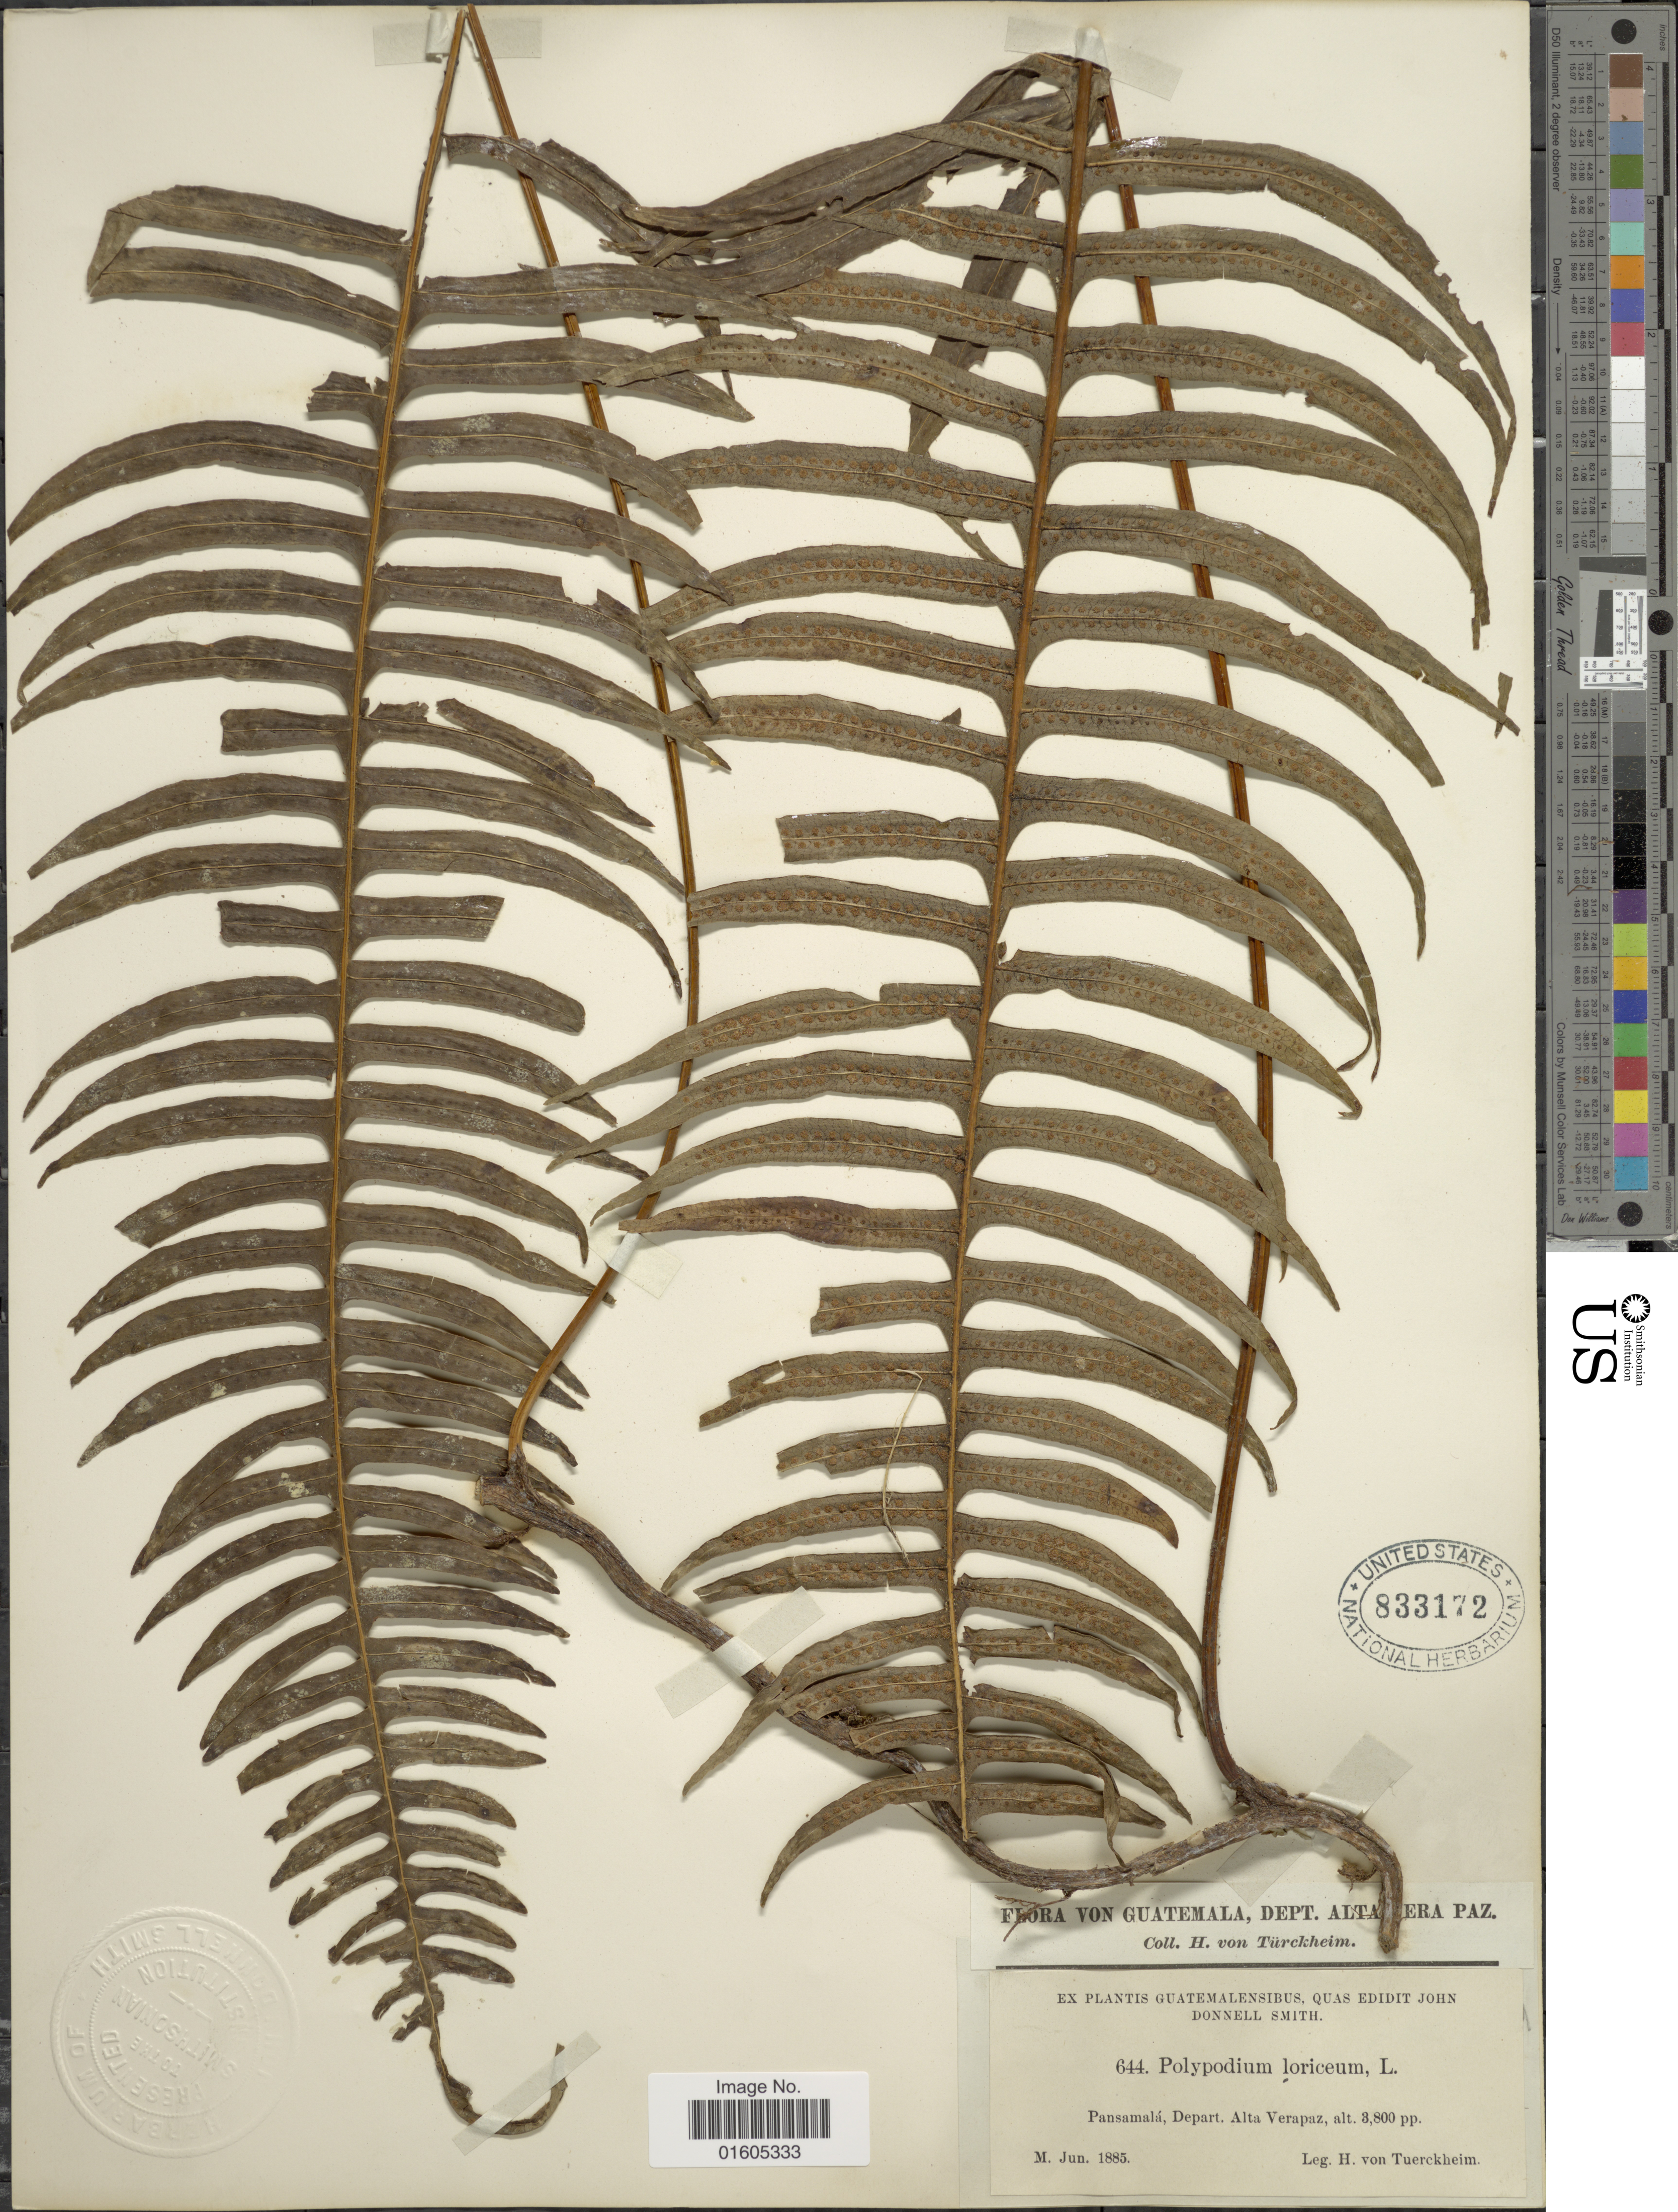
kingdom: Plantae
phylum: Tracheophyta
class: Polypodiopsida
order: Polypodiales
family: Polypodiaceae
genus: Serpocaulon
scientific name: Serpocaulon loriceum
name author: (L.) A.R. Sm.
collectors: H. von Türckheim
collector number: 644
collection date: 1885-06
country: Guatemala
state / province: Alta Verapaz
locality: Pansamalá, Depart Alta Verapaz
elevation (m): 1158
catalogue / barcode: US 833172